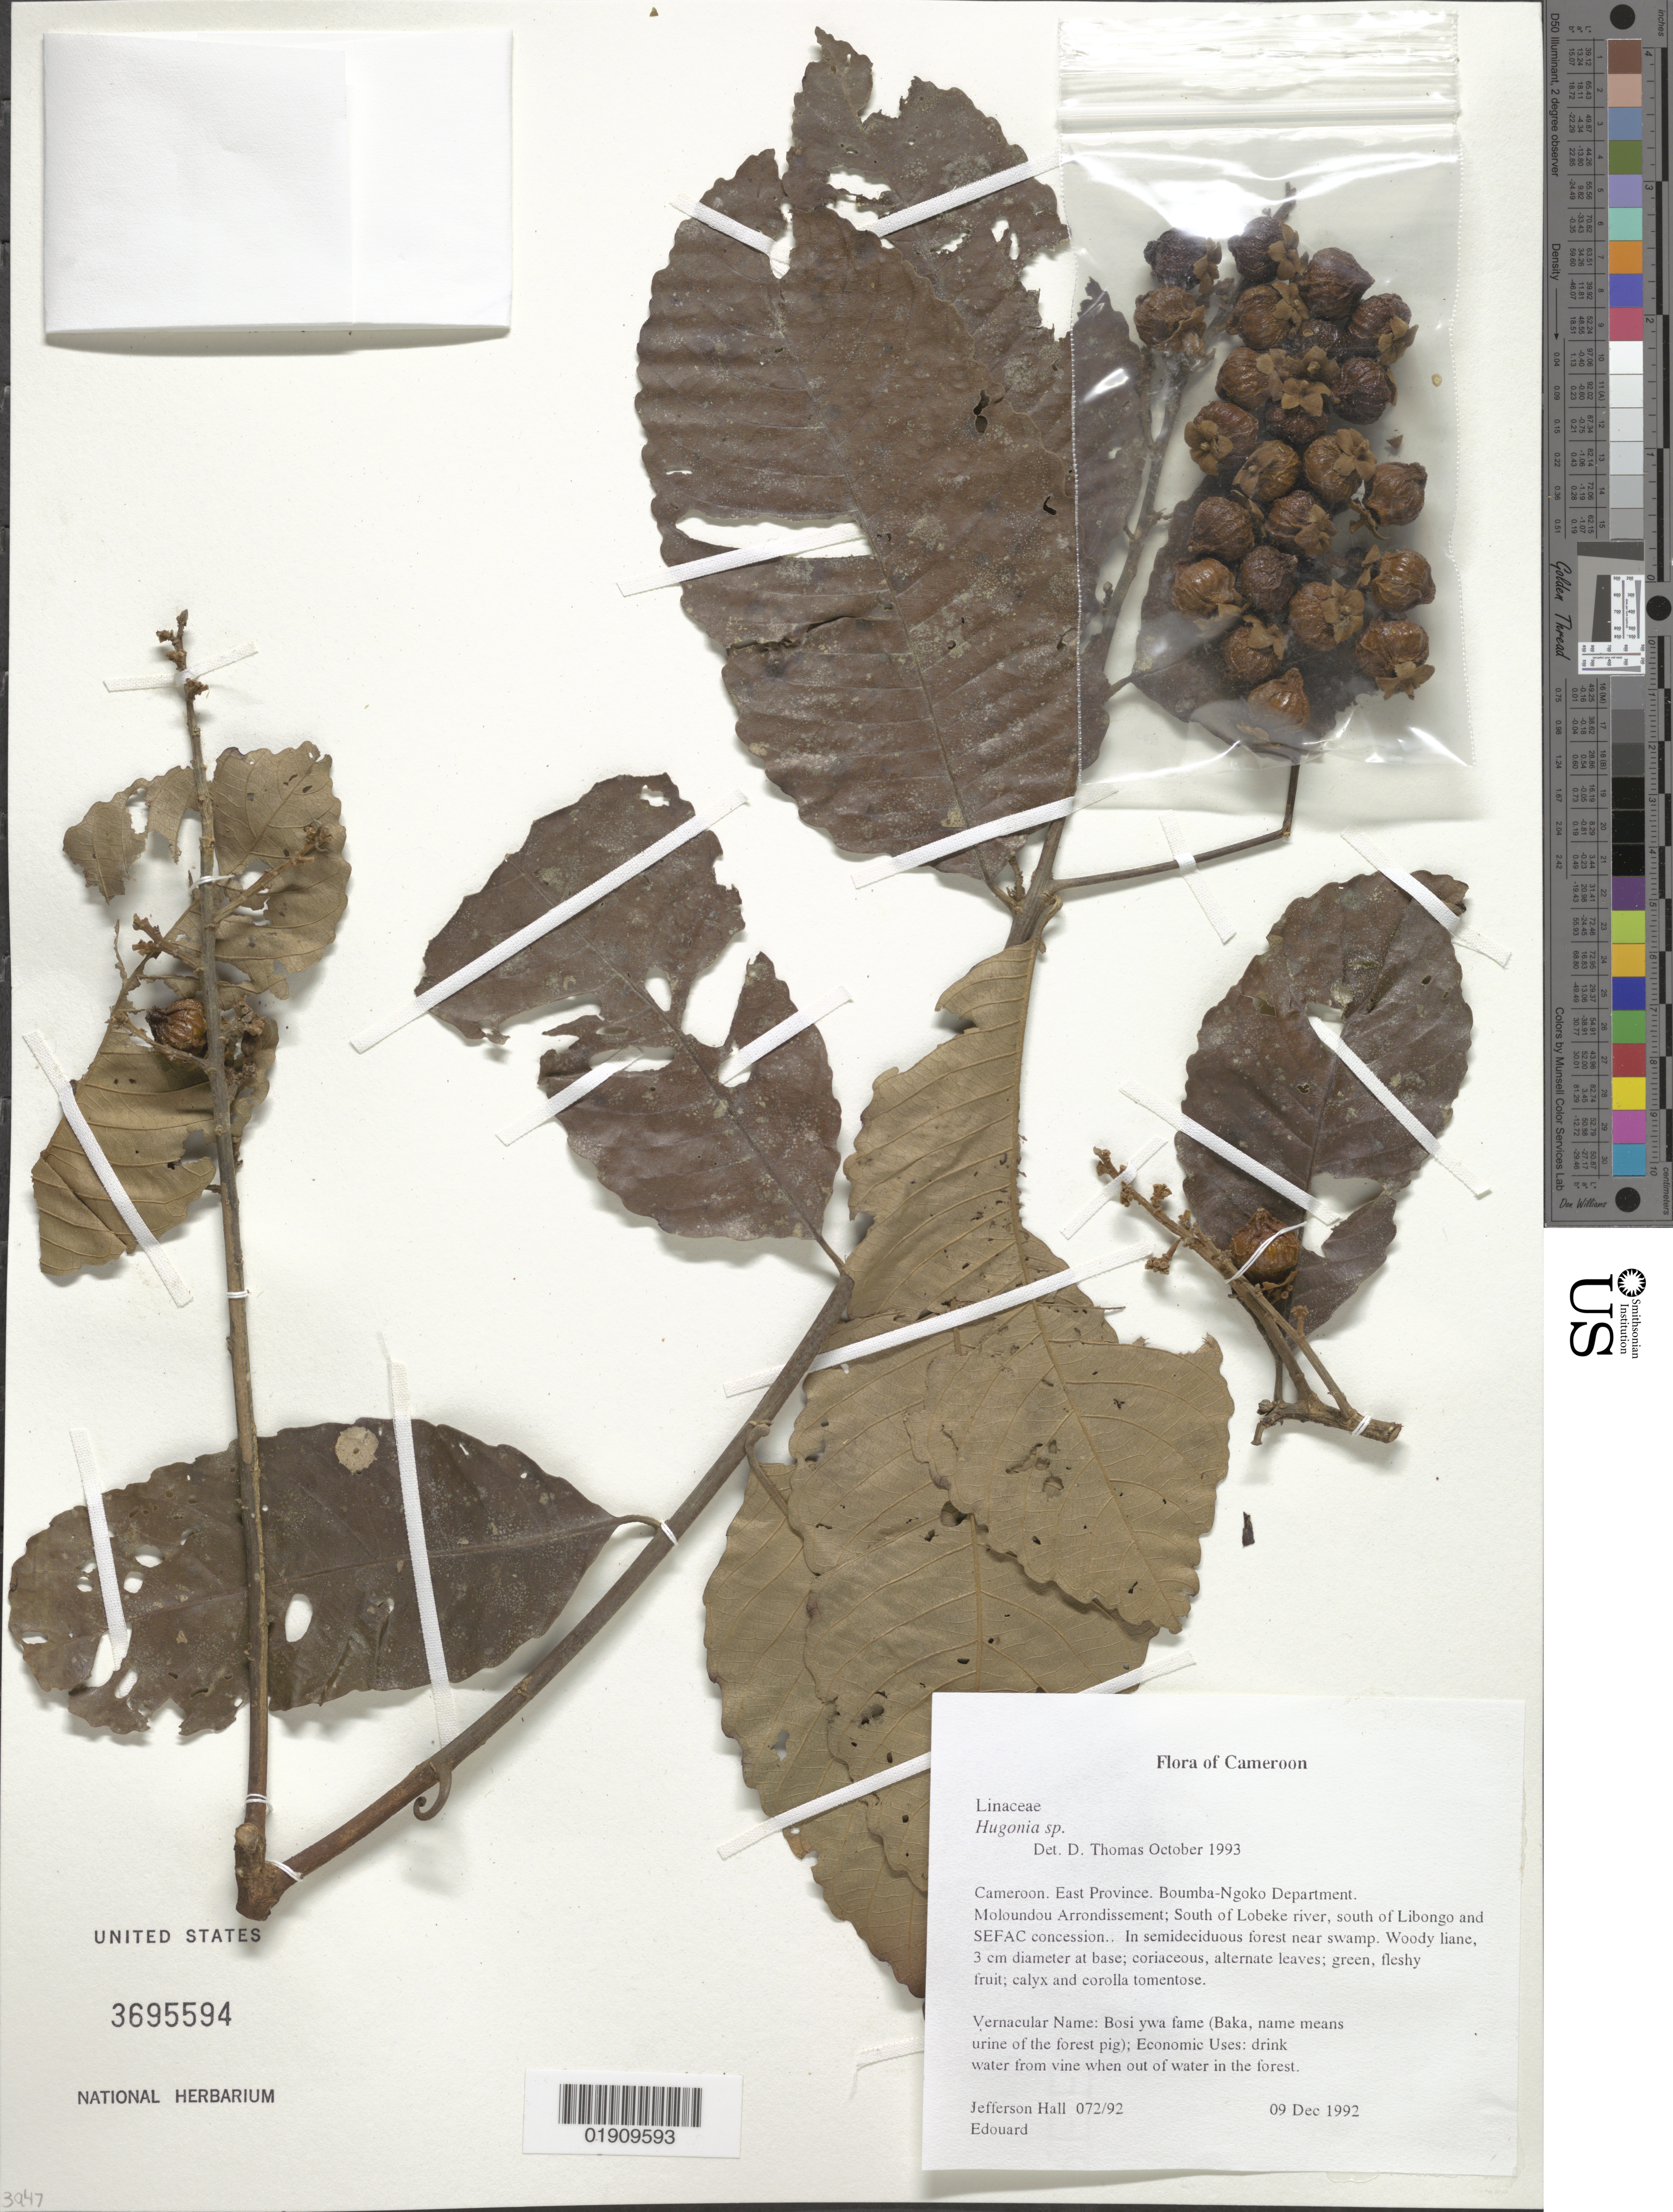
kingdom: Plantae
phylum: Tracheophyta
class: Magnoliopsida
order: Malpighiales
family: Linaceae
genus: Hugonia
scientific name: Hugonia sp.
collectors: J. Hall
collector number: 072/92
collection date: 1992-12-09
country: Cameroon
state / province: Est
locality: Boumba-Ngoko Department. Boumba-Ngoko Department. Moloundou Arroundissement; South of Lobeke river, south of Libongo and SEFAC concession.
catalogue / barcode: US 3695594